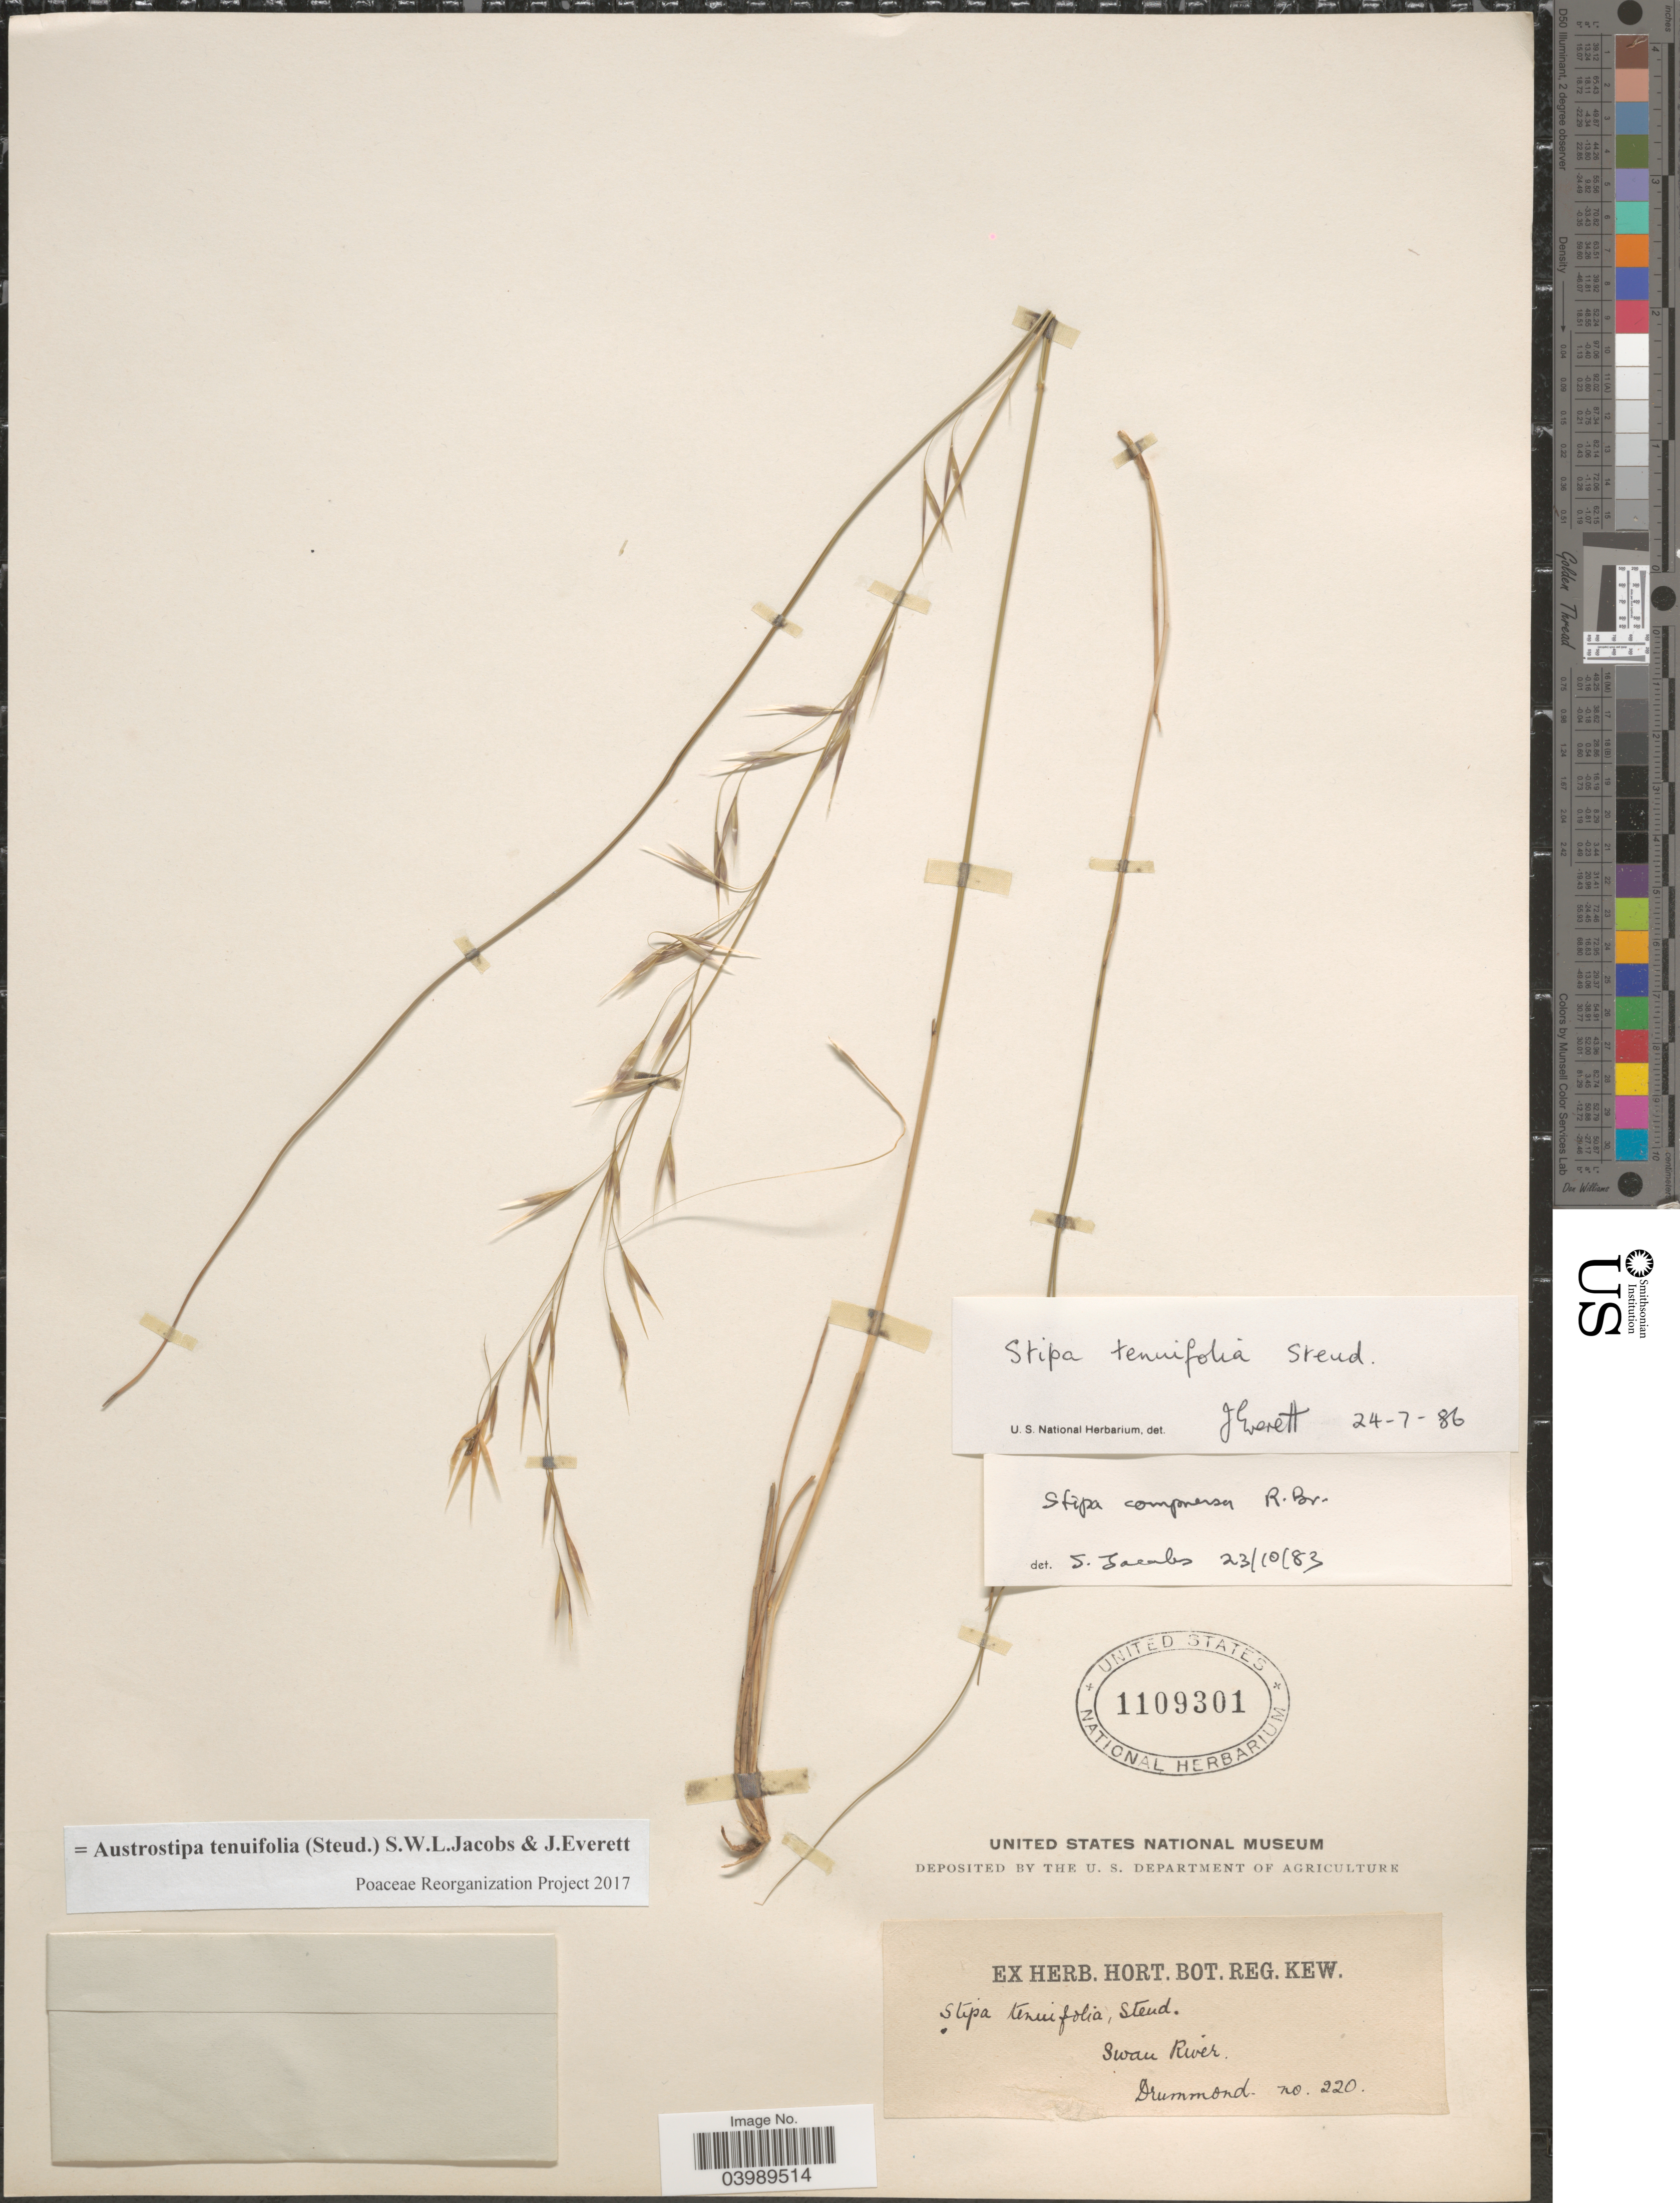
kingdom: Plantae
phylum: Tracheophyta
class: Liliopsida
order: Poales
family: Poaceae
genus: Austrostipa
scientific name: Austrostipa tenuifolia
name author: (Steud.) S.W.L. Jacobs & J. Everett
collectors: -. Drummond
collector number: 220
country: Australia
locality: Swan River.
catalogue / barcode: US 1109301